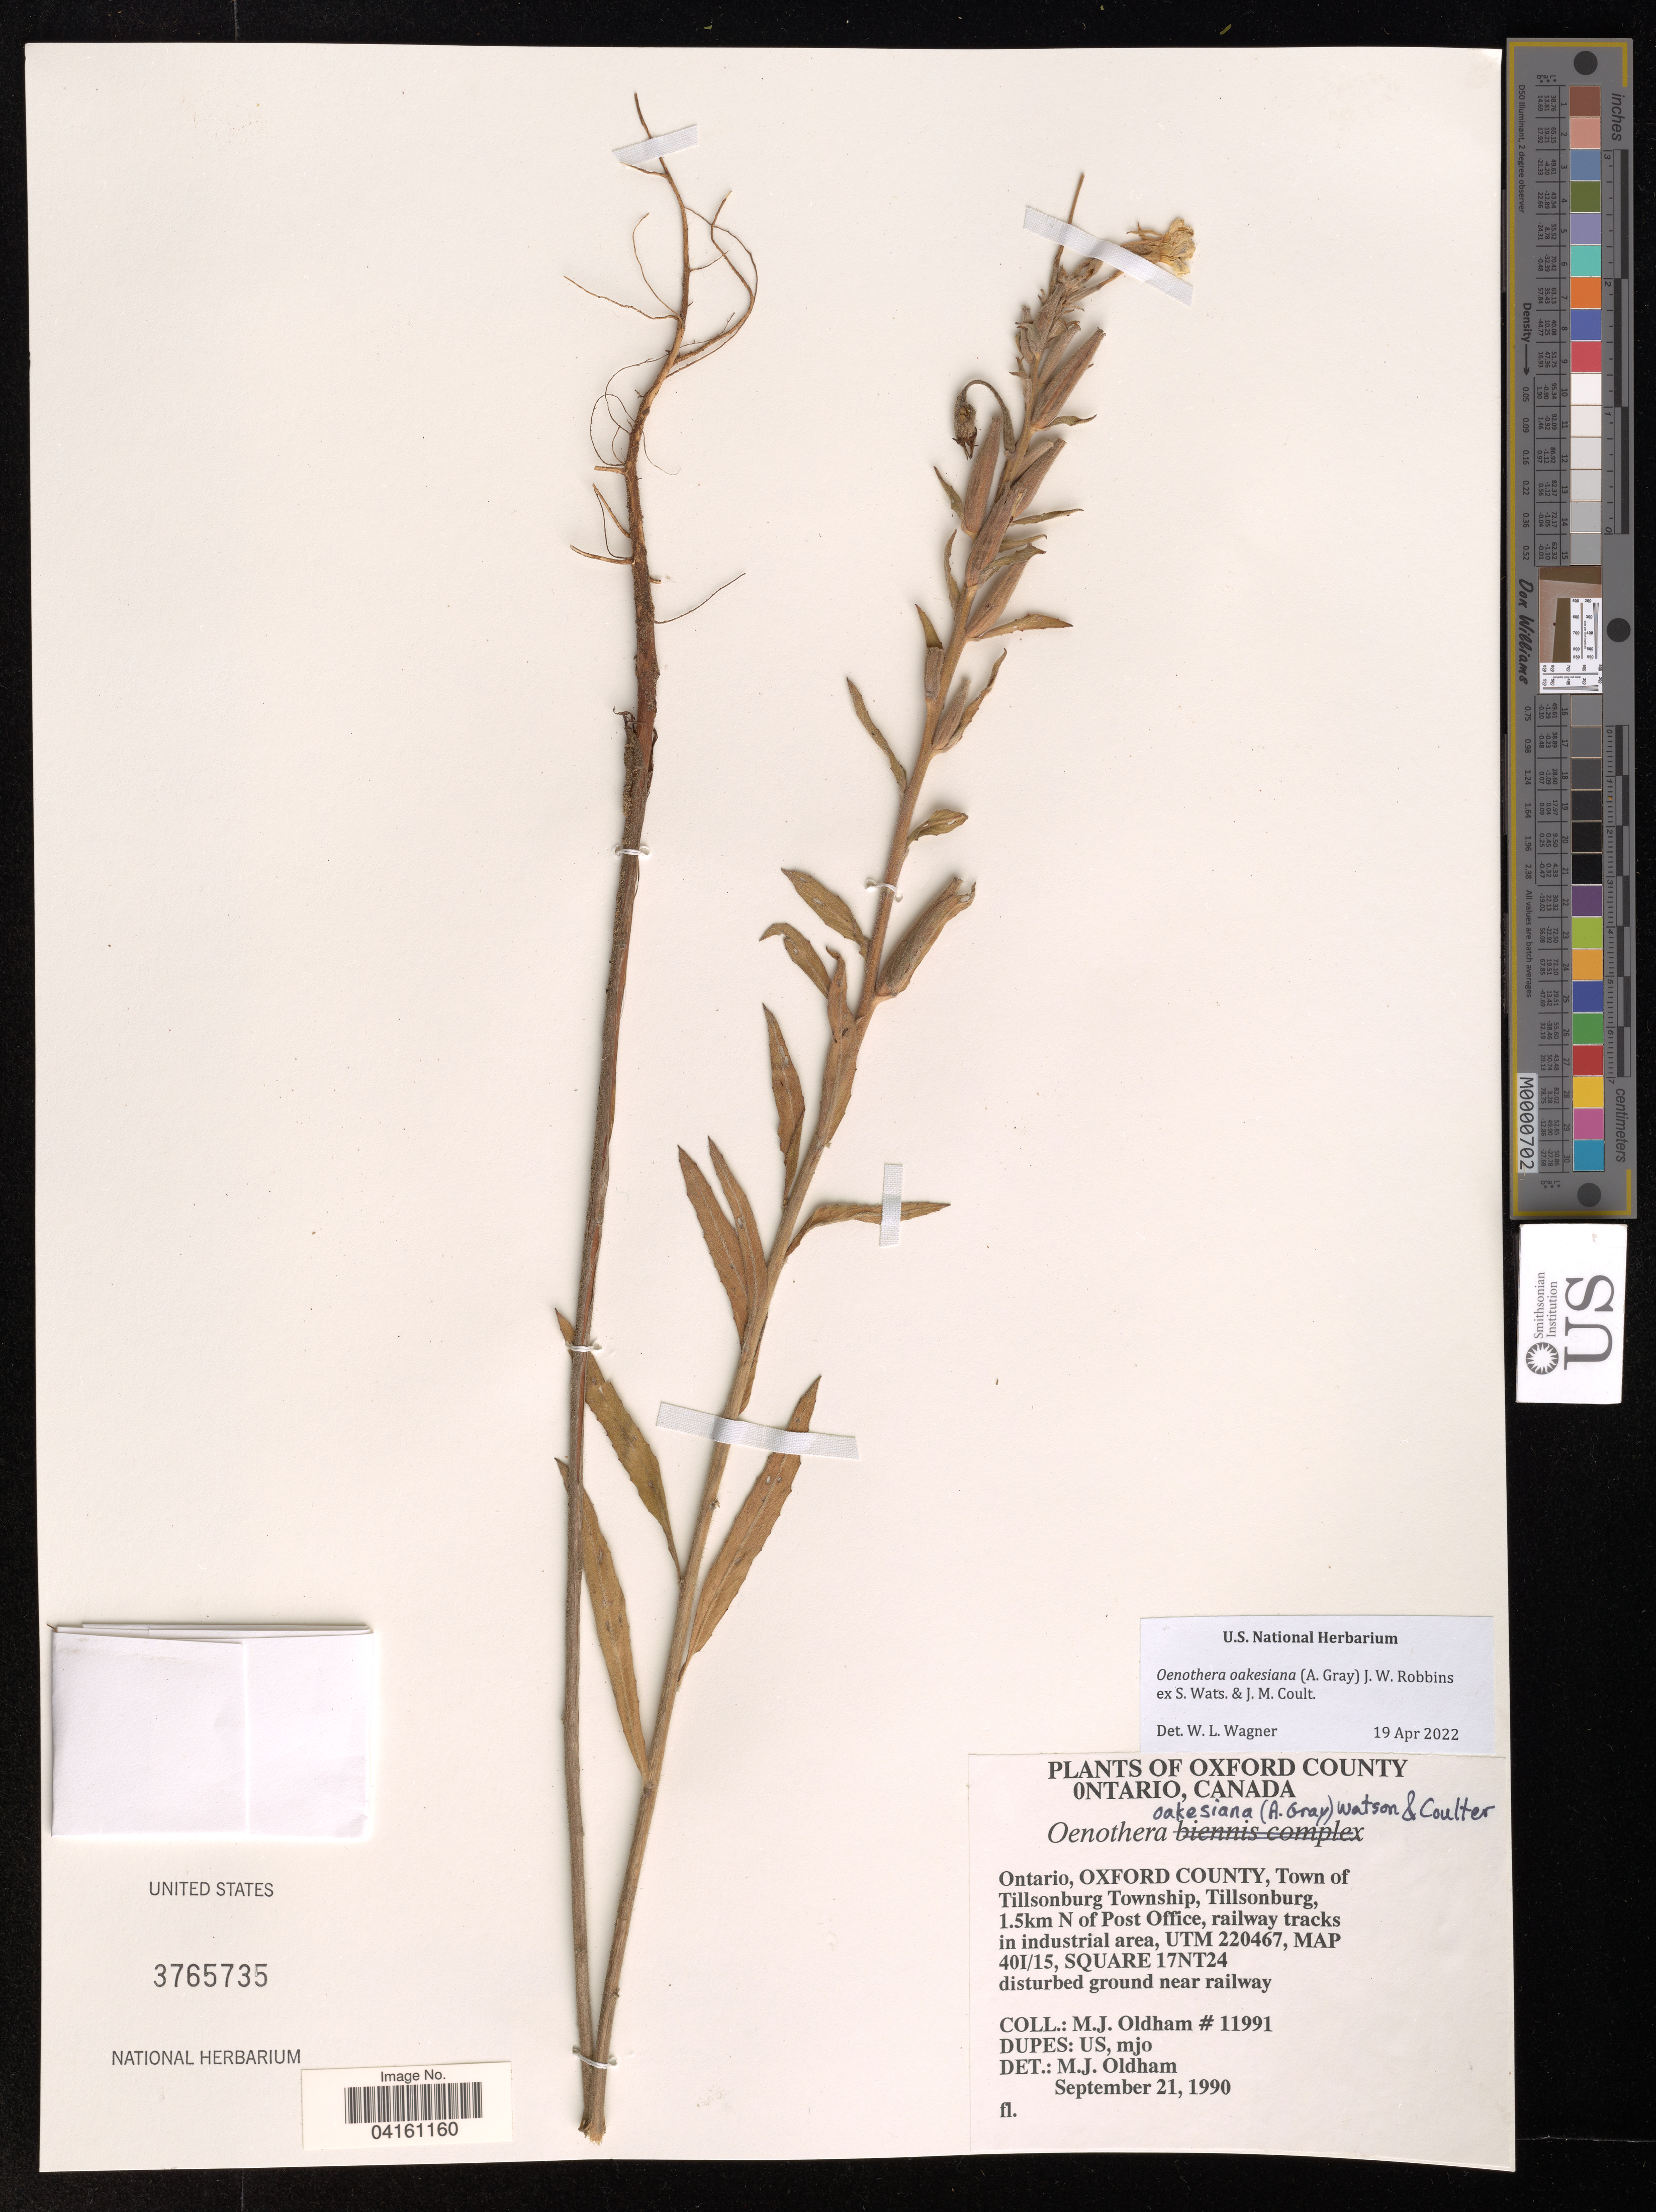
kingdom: Plantae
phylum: Tracheophyta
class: Magnoliopsida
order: Myrtales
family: Onagraceae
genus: Oenothera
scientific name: Oenothera oakesiana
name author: (A. Gray) J.W. Robbins ex S. Watson & J.M. Coult.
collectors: M. Oldham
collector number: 11991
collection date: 1990-09-21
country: Canada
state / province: Ontario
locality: Oxford County, Town of Tillsonburg Township, Tillsonburg, 1.5 km N of Post Office, railway tracks in industrial area, UTM 220467, MAP 40I/15, SQUARE 17NT24.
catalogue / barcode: US 3765735